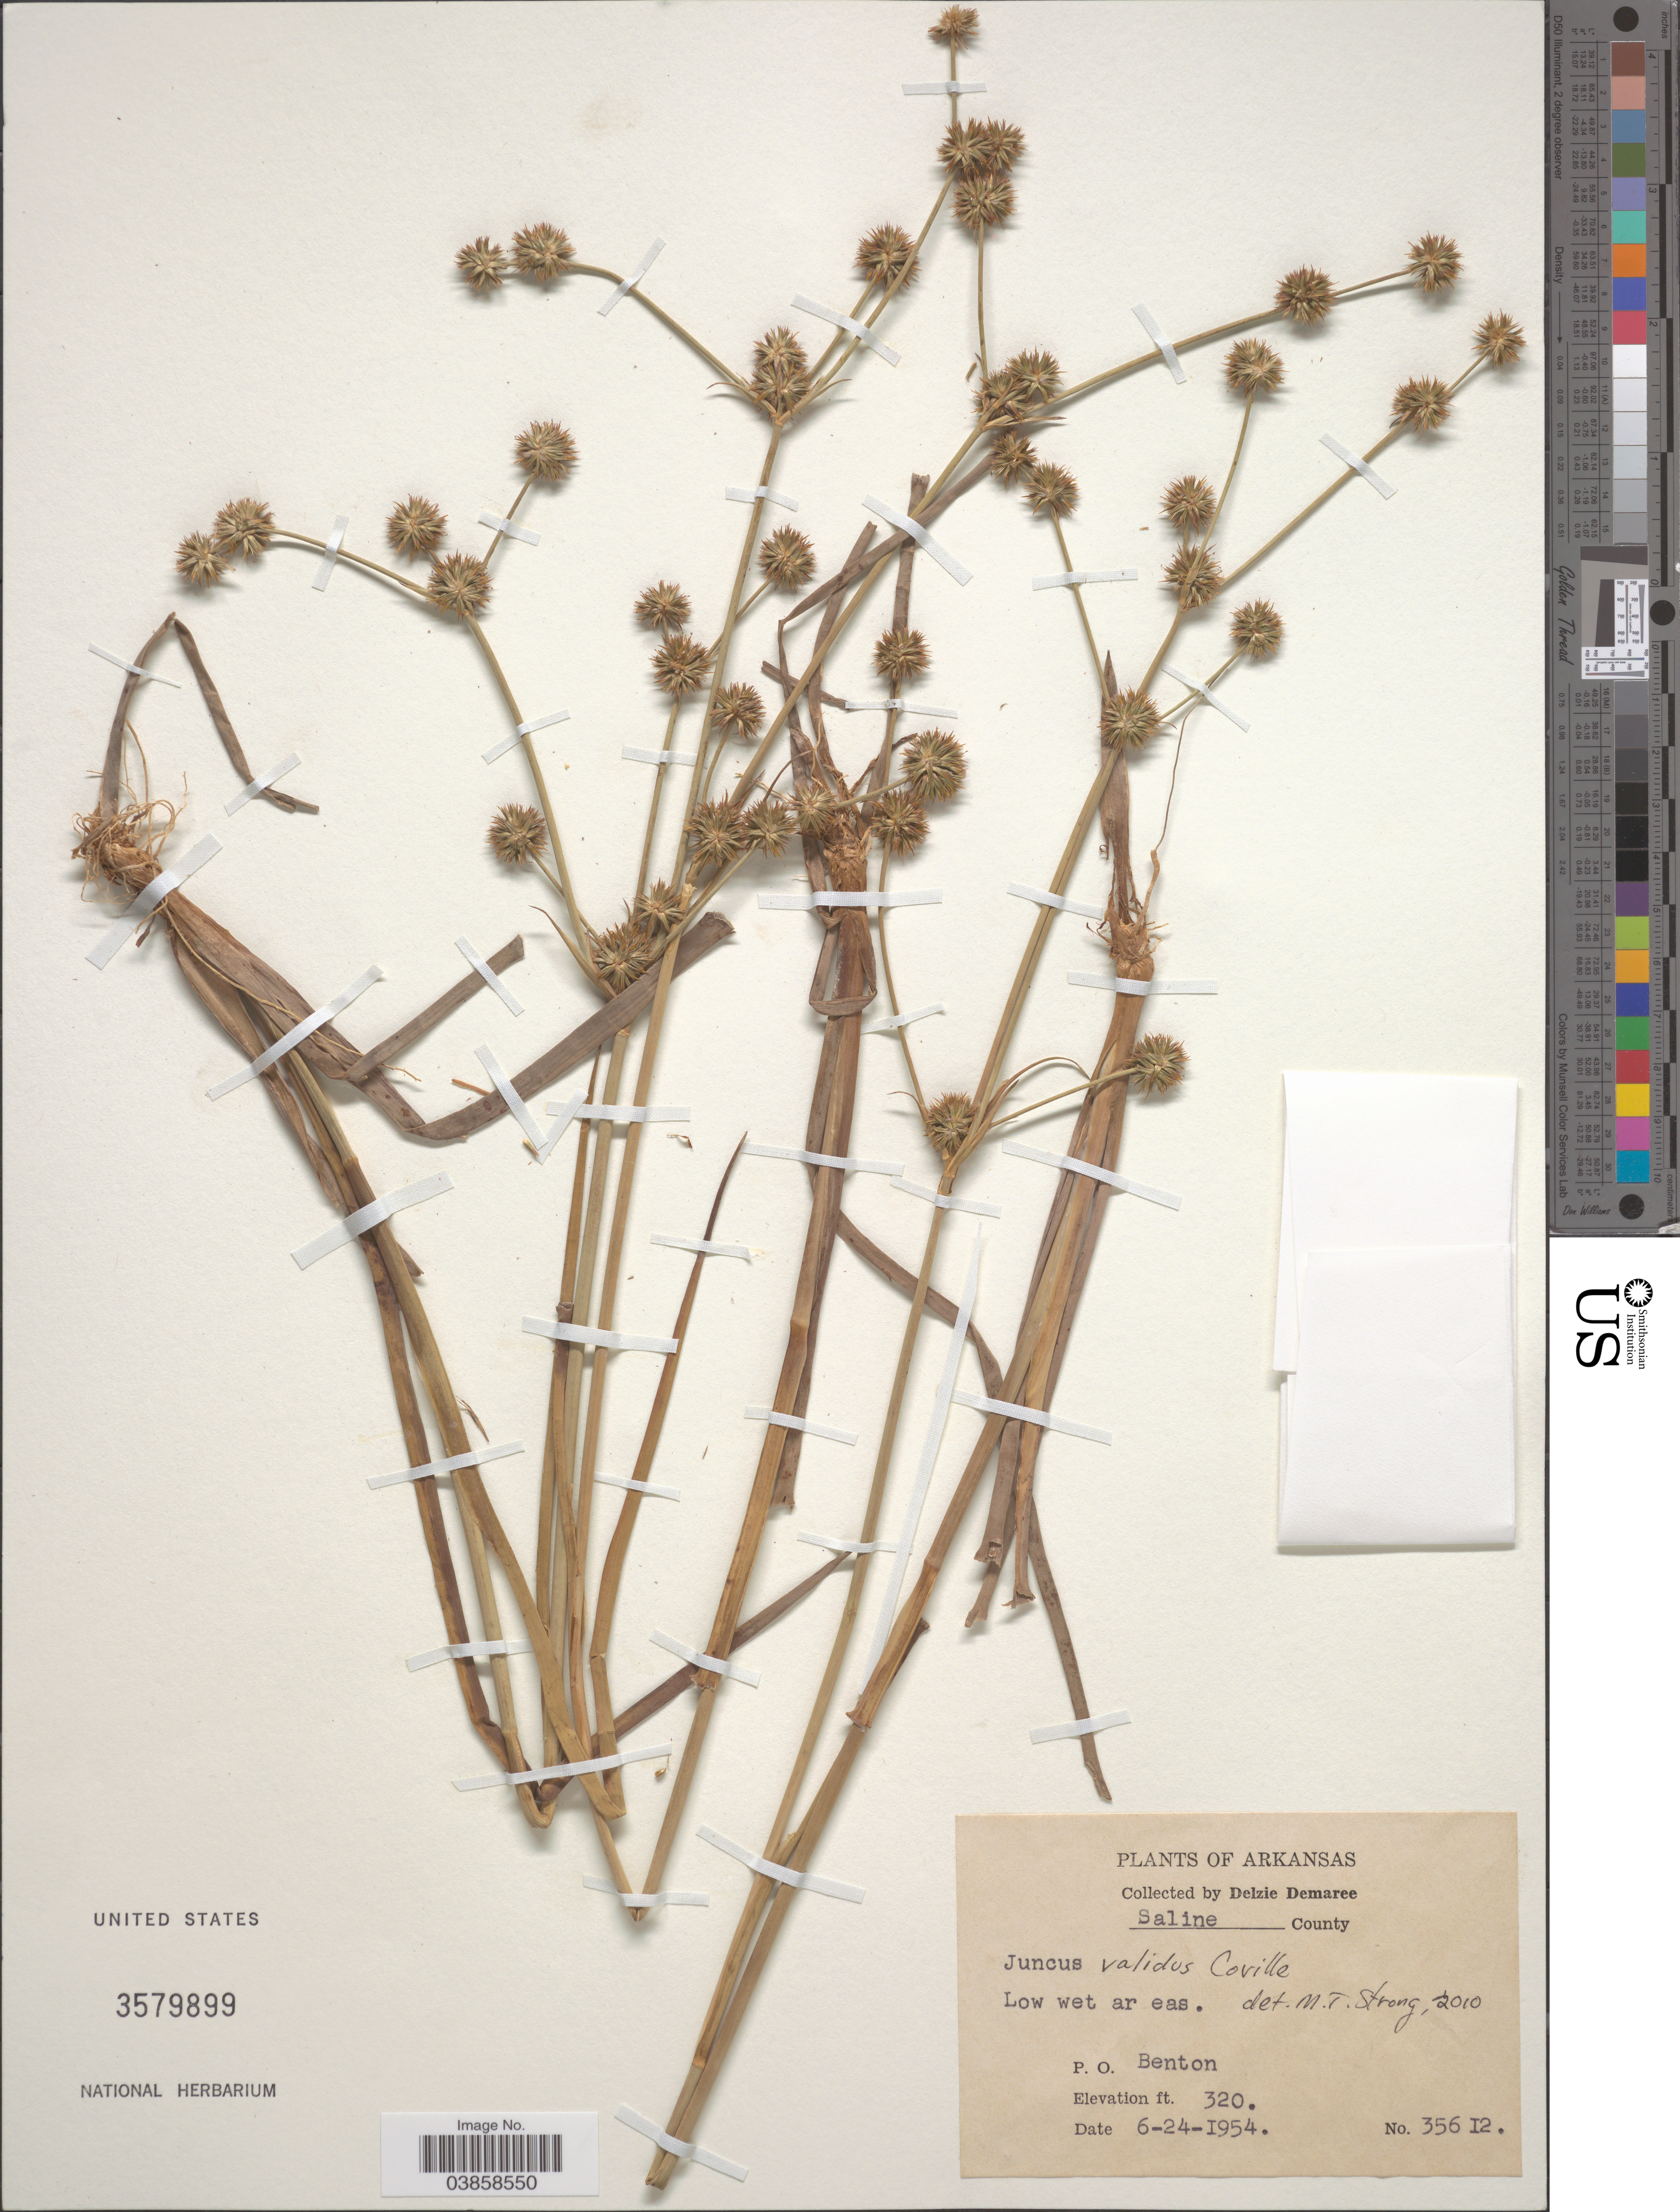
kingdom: Plantae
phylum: Tracheophyta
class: Liliopsida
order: Poales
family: Juncaceae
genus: Juncus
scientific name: Juncus validus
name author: Coville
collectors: D. Demaree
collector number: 35612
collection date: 1954-06-24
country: United States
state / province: Arkansas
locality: Saline County. P.O. Benton.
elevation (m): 98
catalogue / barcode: US 3579899